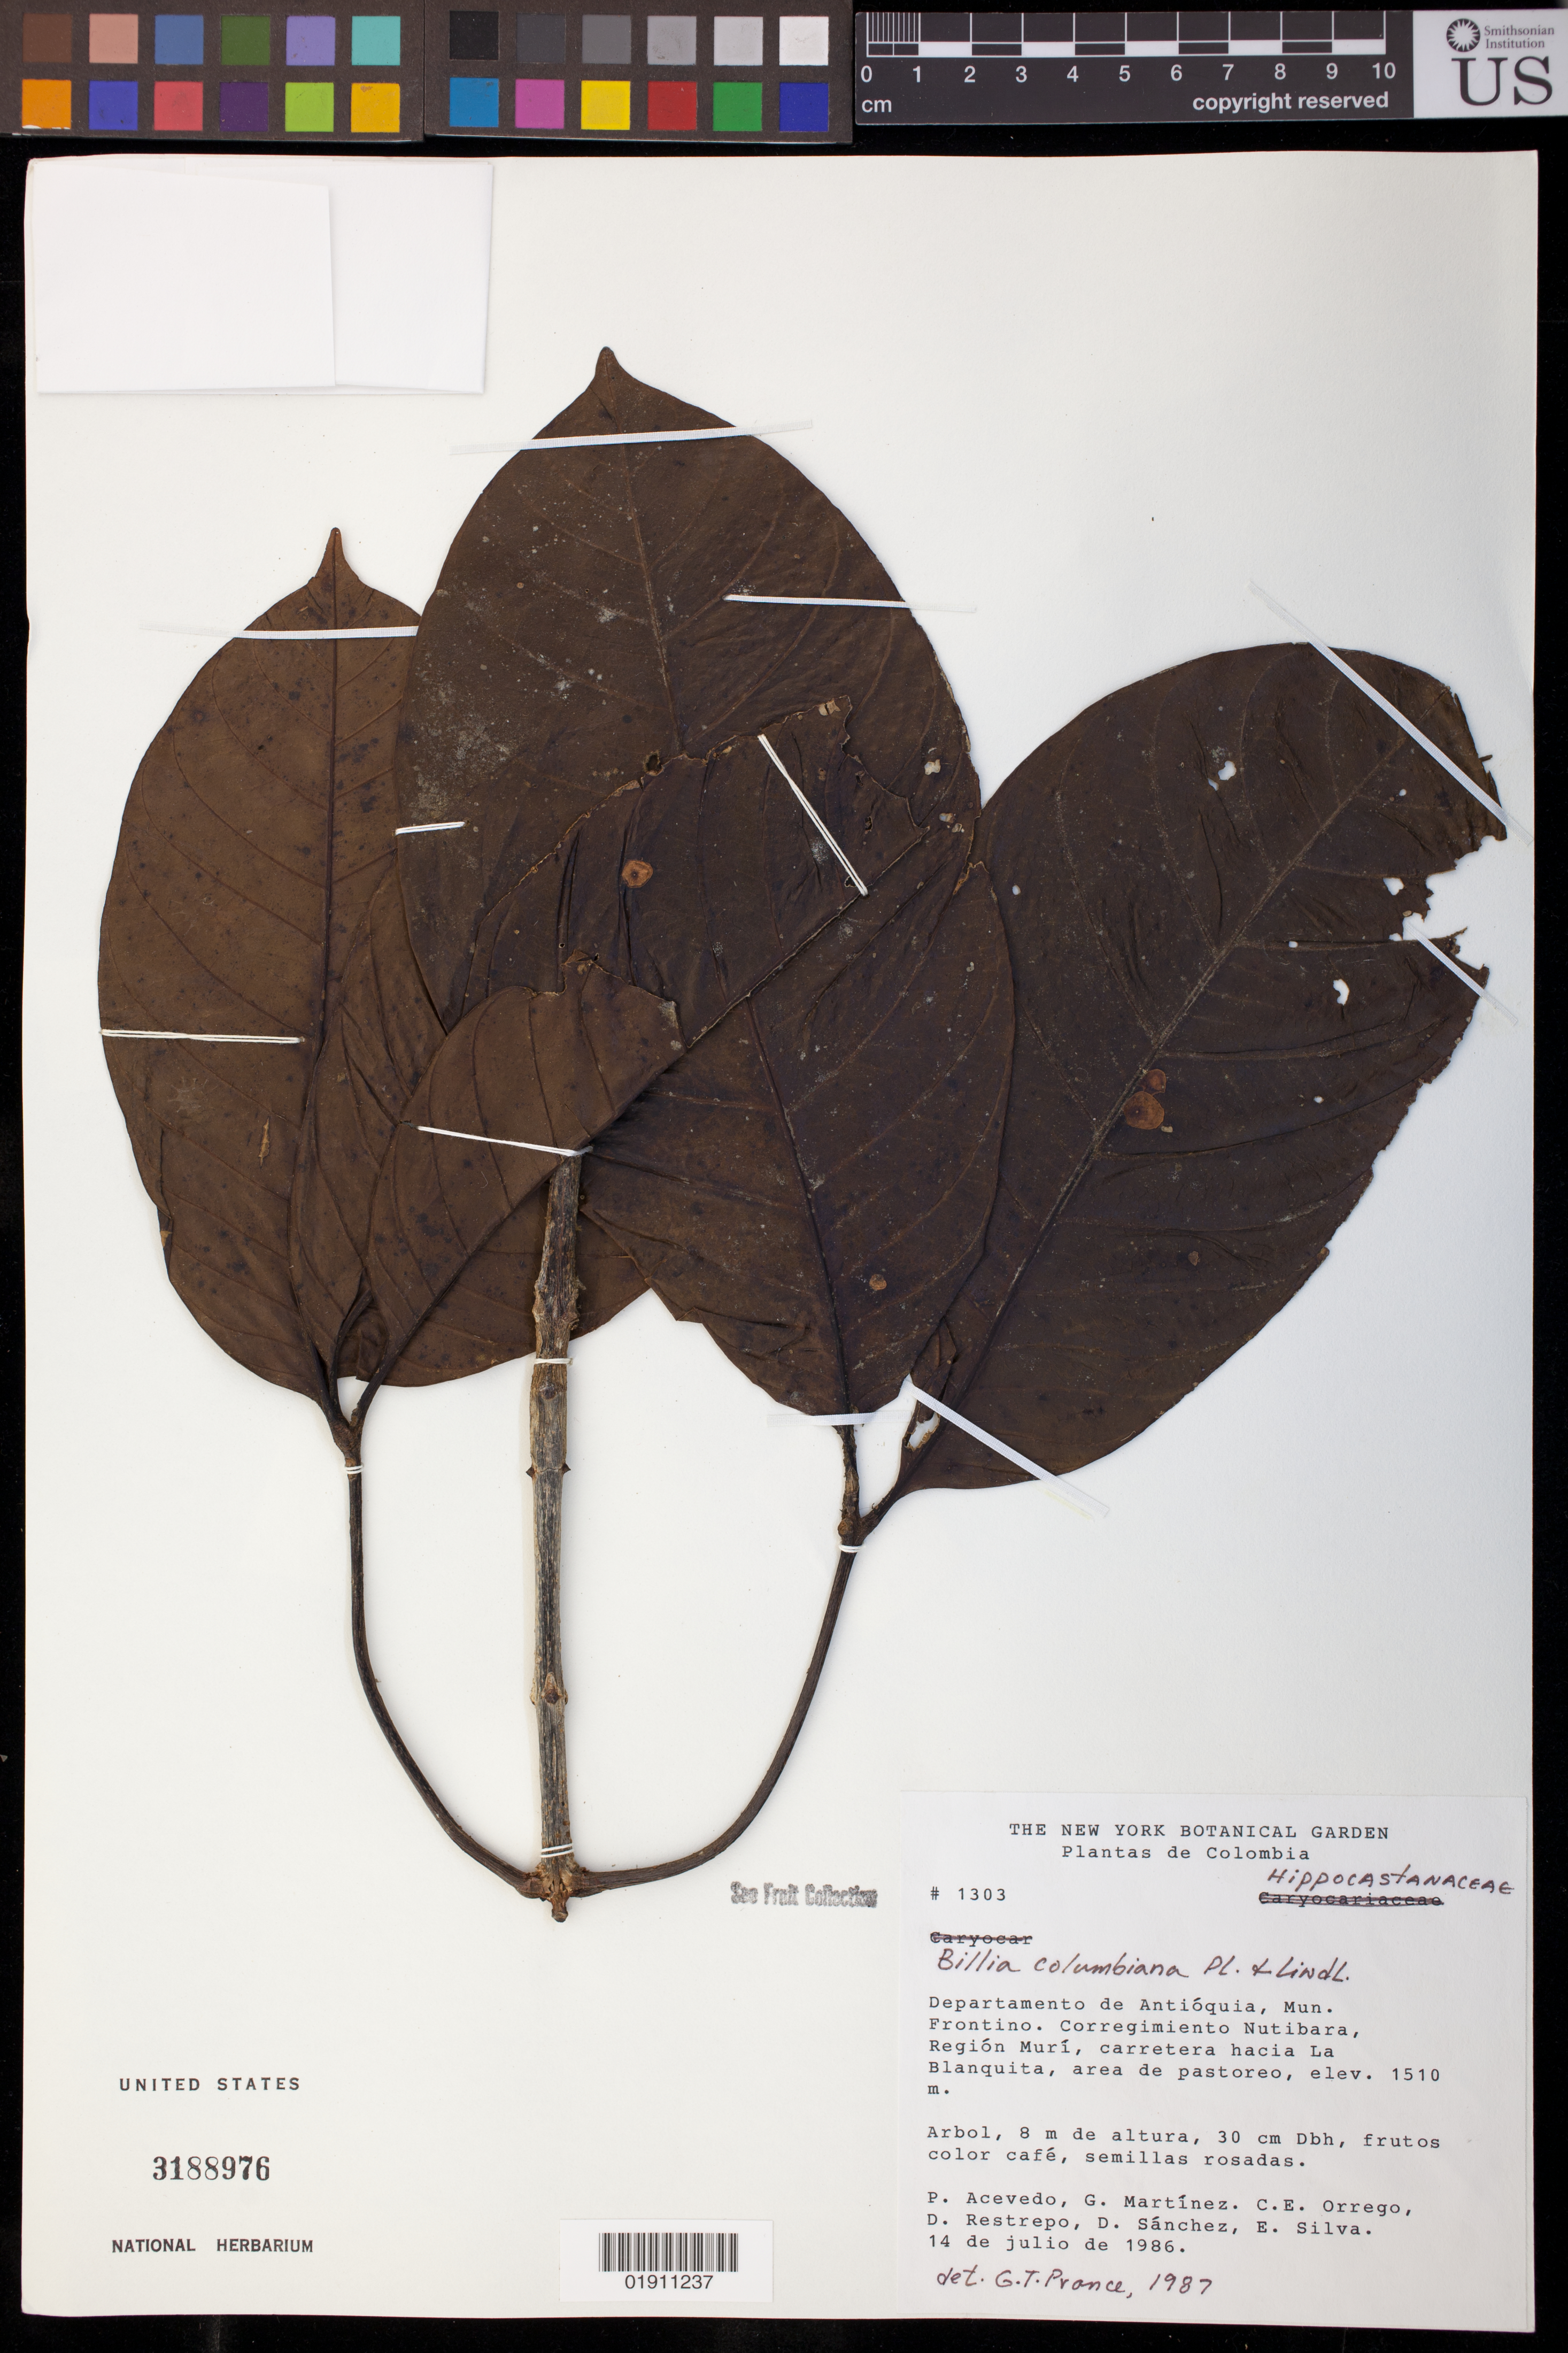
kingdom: Plantae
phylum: Tracheophyta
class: Magnoliopsida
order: Sapindales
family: Sapindaceae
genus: Billia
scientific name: Billia rosea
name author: (Planch. & Linden) C. Ulloa & P.M. Jørg.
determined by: Acevedo-Rodríguez, P., (BOT), Smithsonian Institution - National Museum of Natural History (UNITED STATES)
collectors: G. Martínez, C. Orrego, D. Restrepo & D. Sanchez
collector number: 1303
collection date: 1986-07-14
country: Colombia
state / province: Antioquia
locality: Mun. Frontino. Corregimiento Nutibara, Region Muri, carretera hacia La Blanquita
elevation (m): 1510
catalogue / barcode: US 3188976